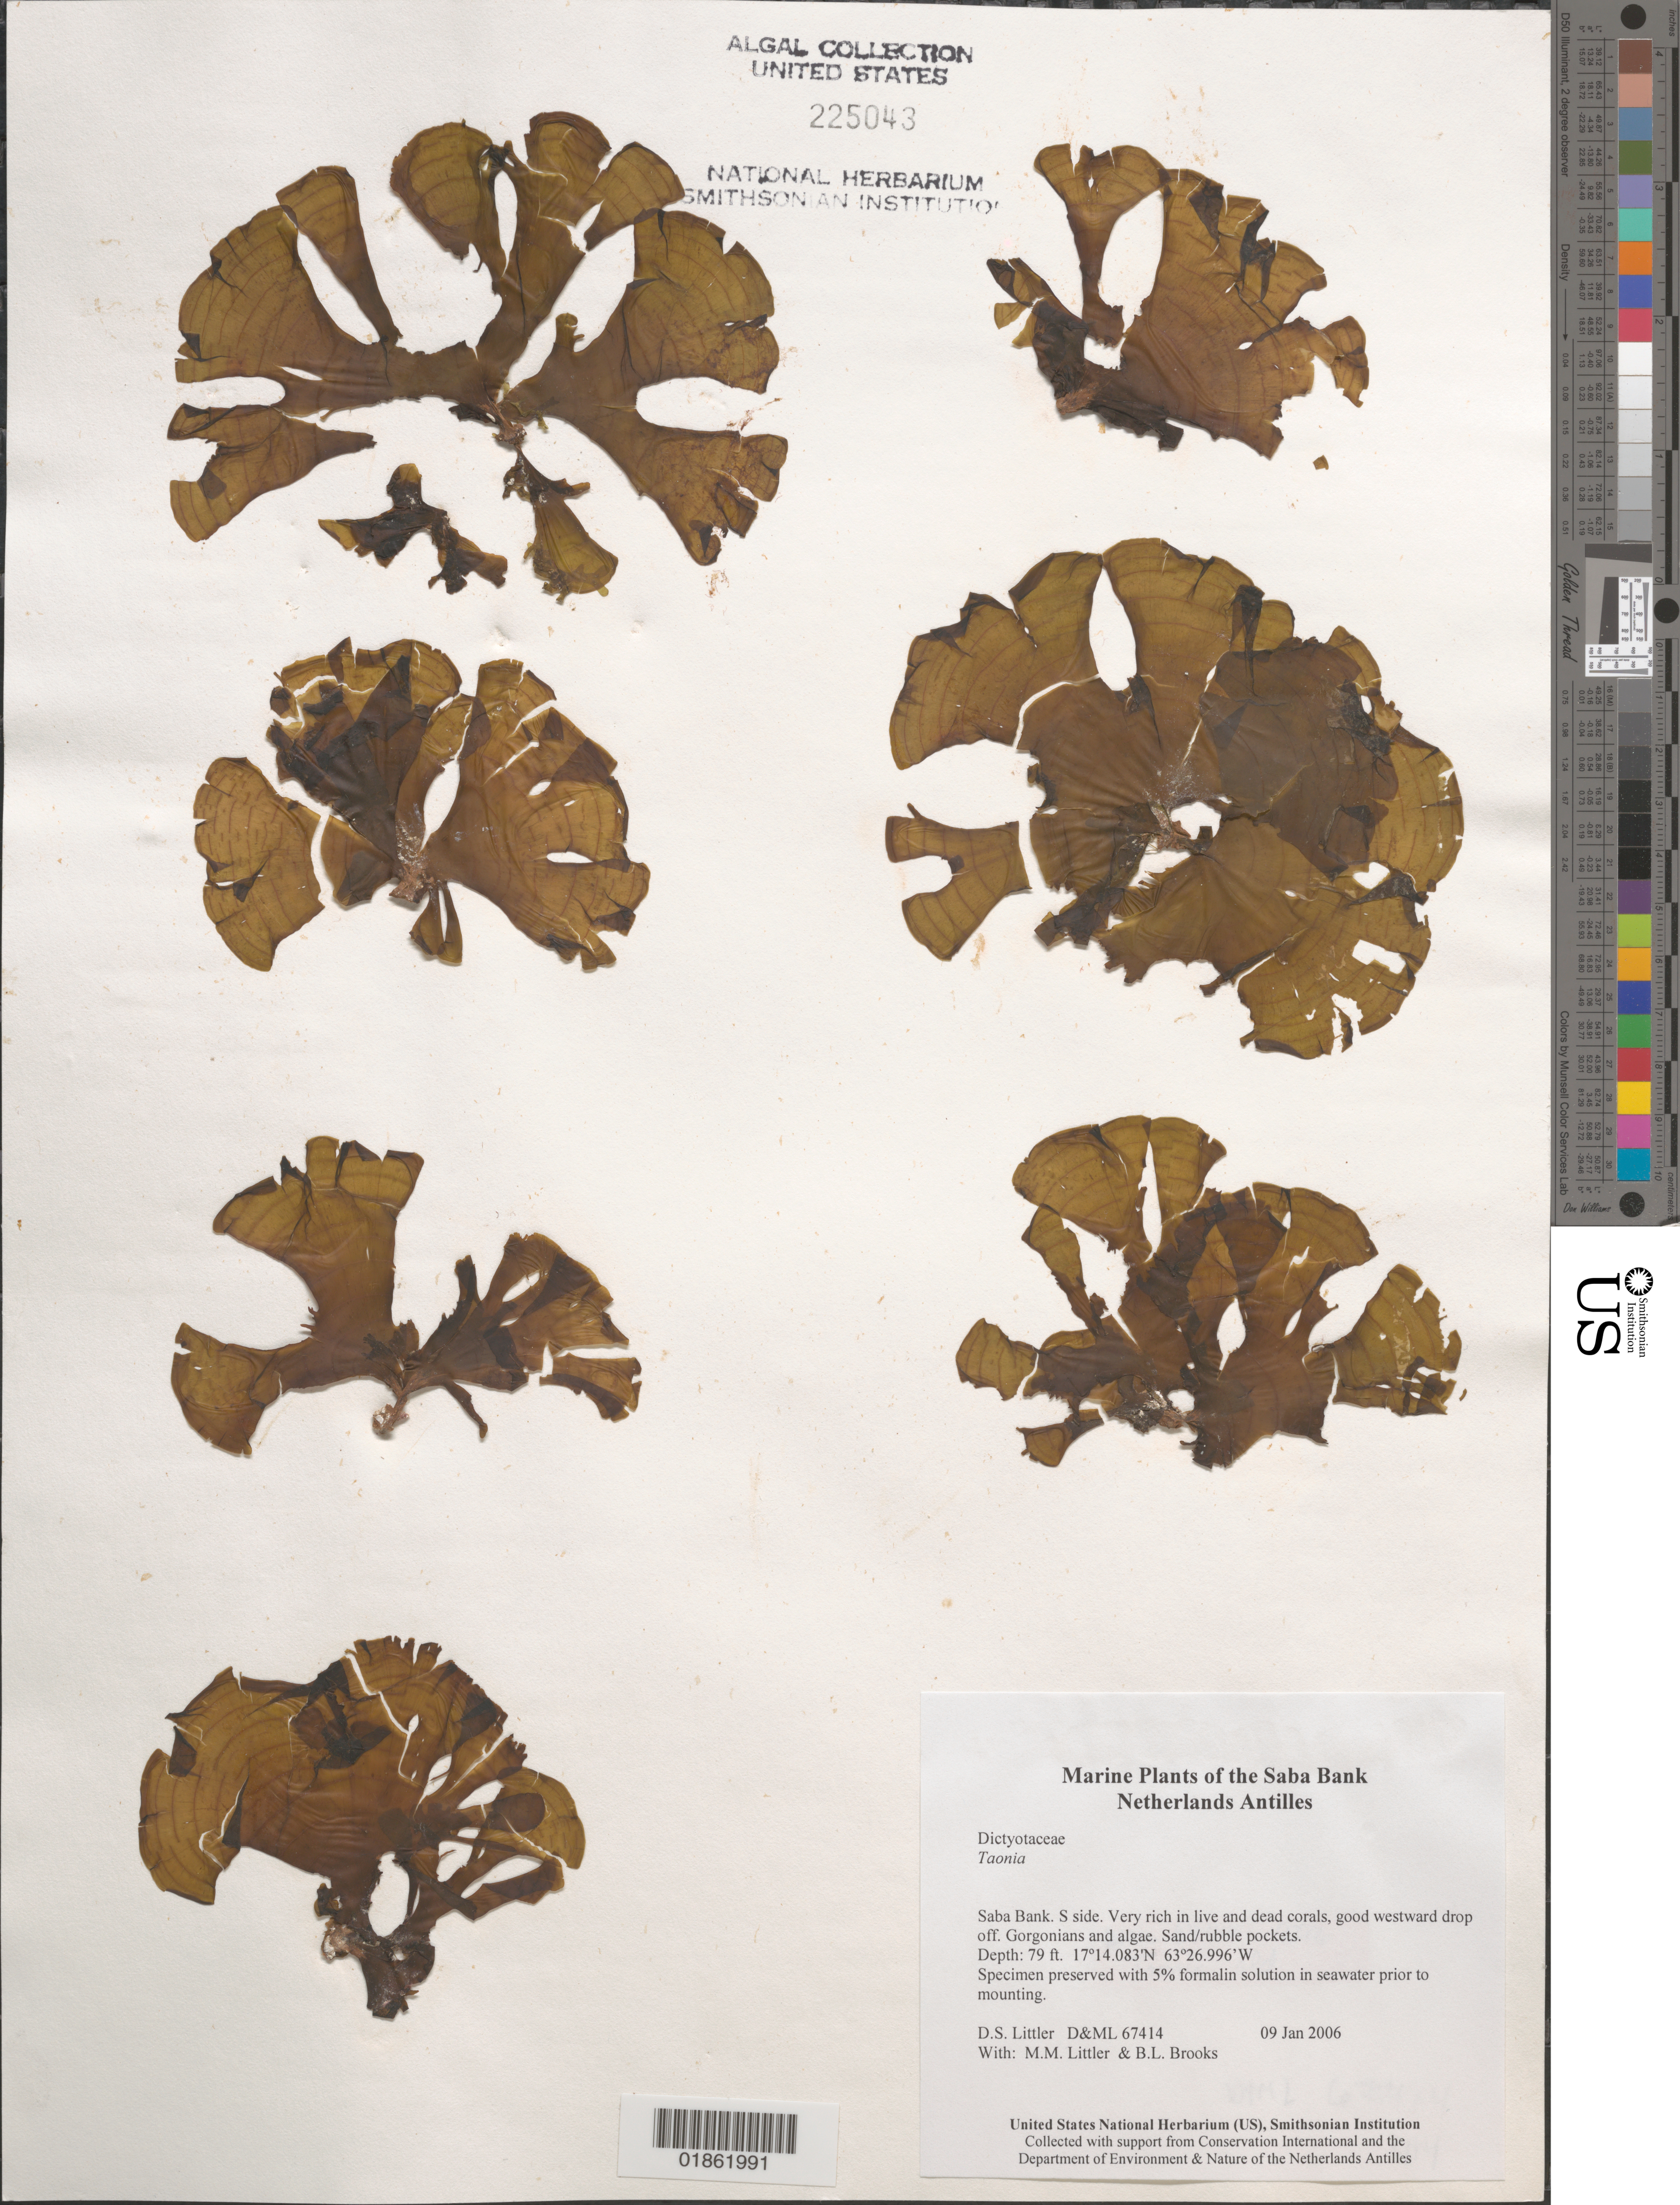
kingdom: Chromista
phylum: Ochrophyta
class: Phaeophyceae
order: Dictyotales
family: Dictyotaceae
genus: Stypopodium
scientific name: Stypopodium zonale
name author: (J.V.Lamouroux) Papenf.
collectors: M. M. Littler, D. S. Littler & B. Brooks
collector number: D&ML 67414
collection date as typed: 09 Jan 2006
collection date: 2006-01-09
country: Netherlands Antilles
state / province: ABC Islands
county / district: Saba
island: Saba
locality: Moonfish Bank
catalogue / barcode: US 225043